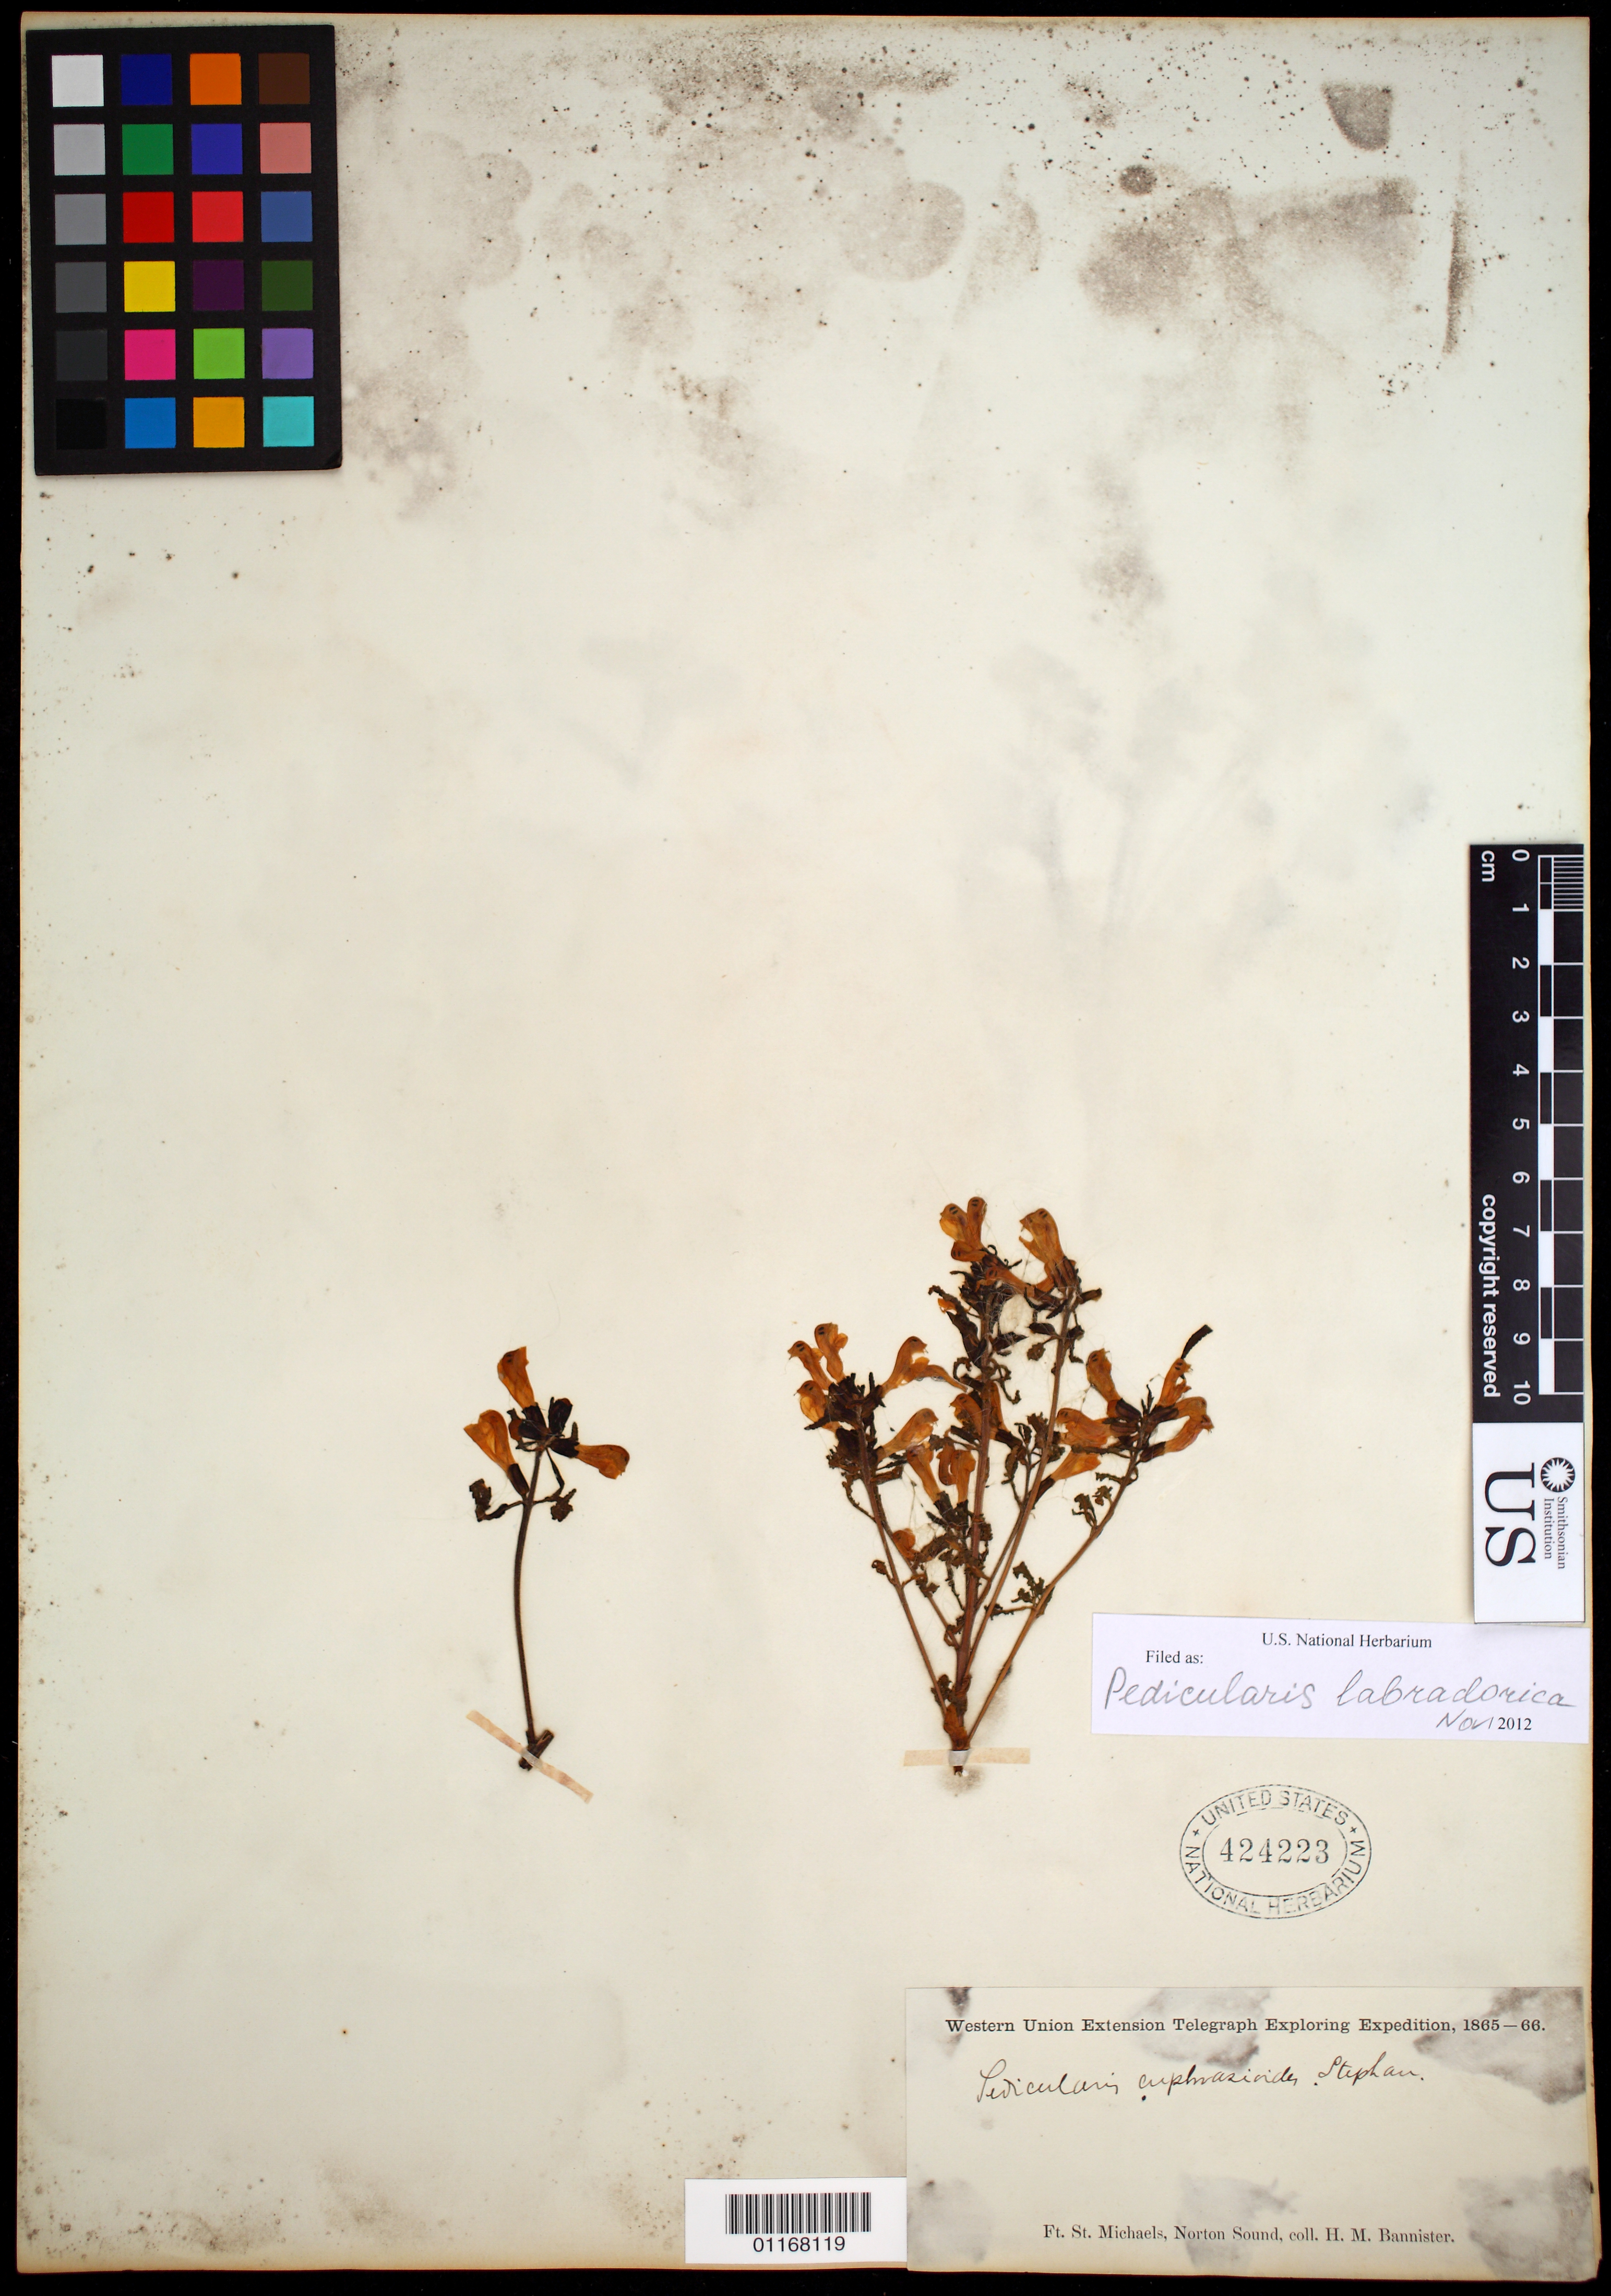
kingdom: Plantae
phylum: Tracheophyta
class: Magnoliopsida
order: Lamiales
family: Orobanchaceae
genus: Pedicularis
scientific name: Pedicularis labradorica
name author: Wirsing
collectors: H. Bannister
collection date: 1865/1866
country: United States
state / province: Alaska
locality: Ft. St. Michaels, Norton Sound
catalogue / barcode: US 424223